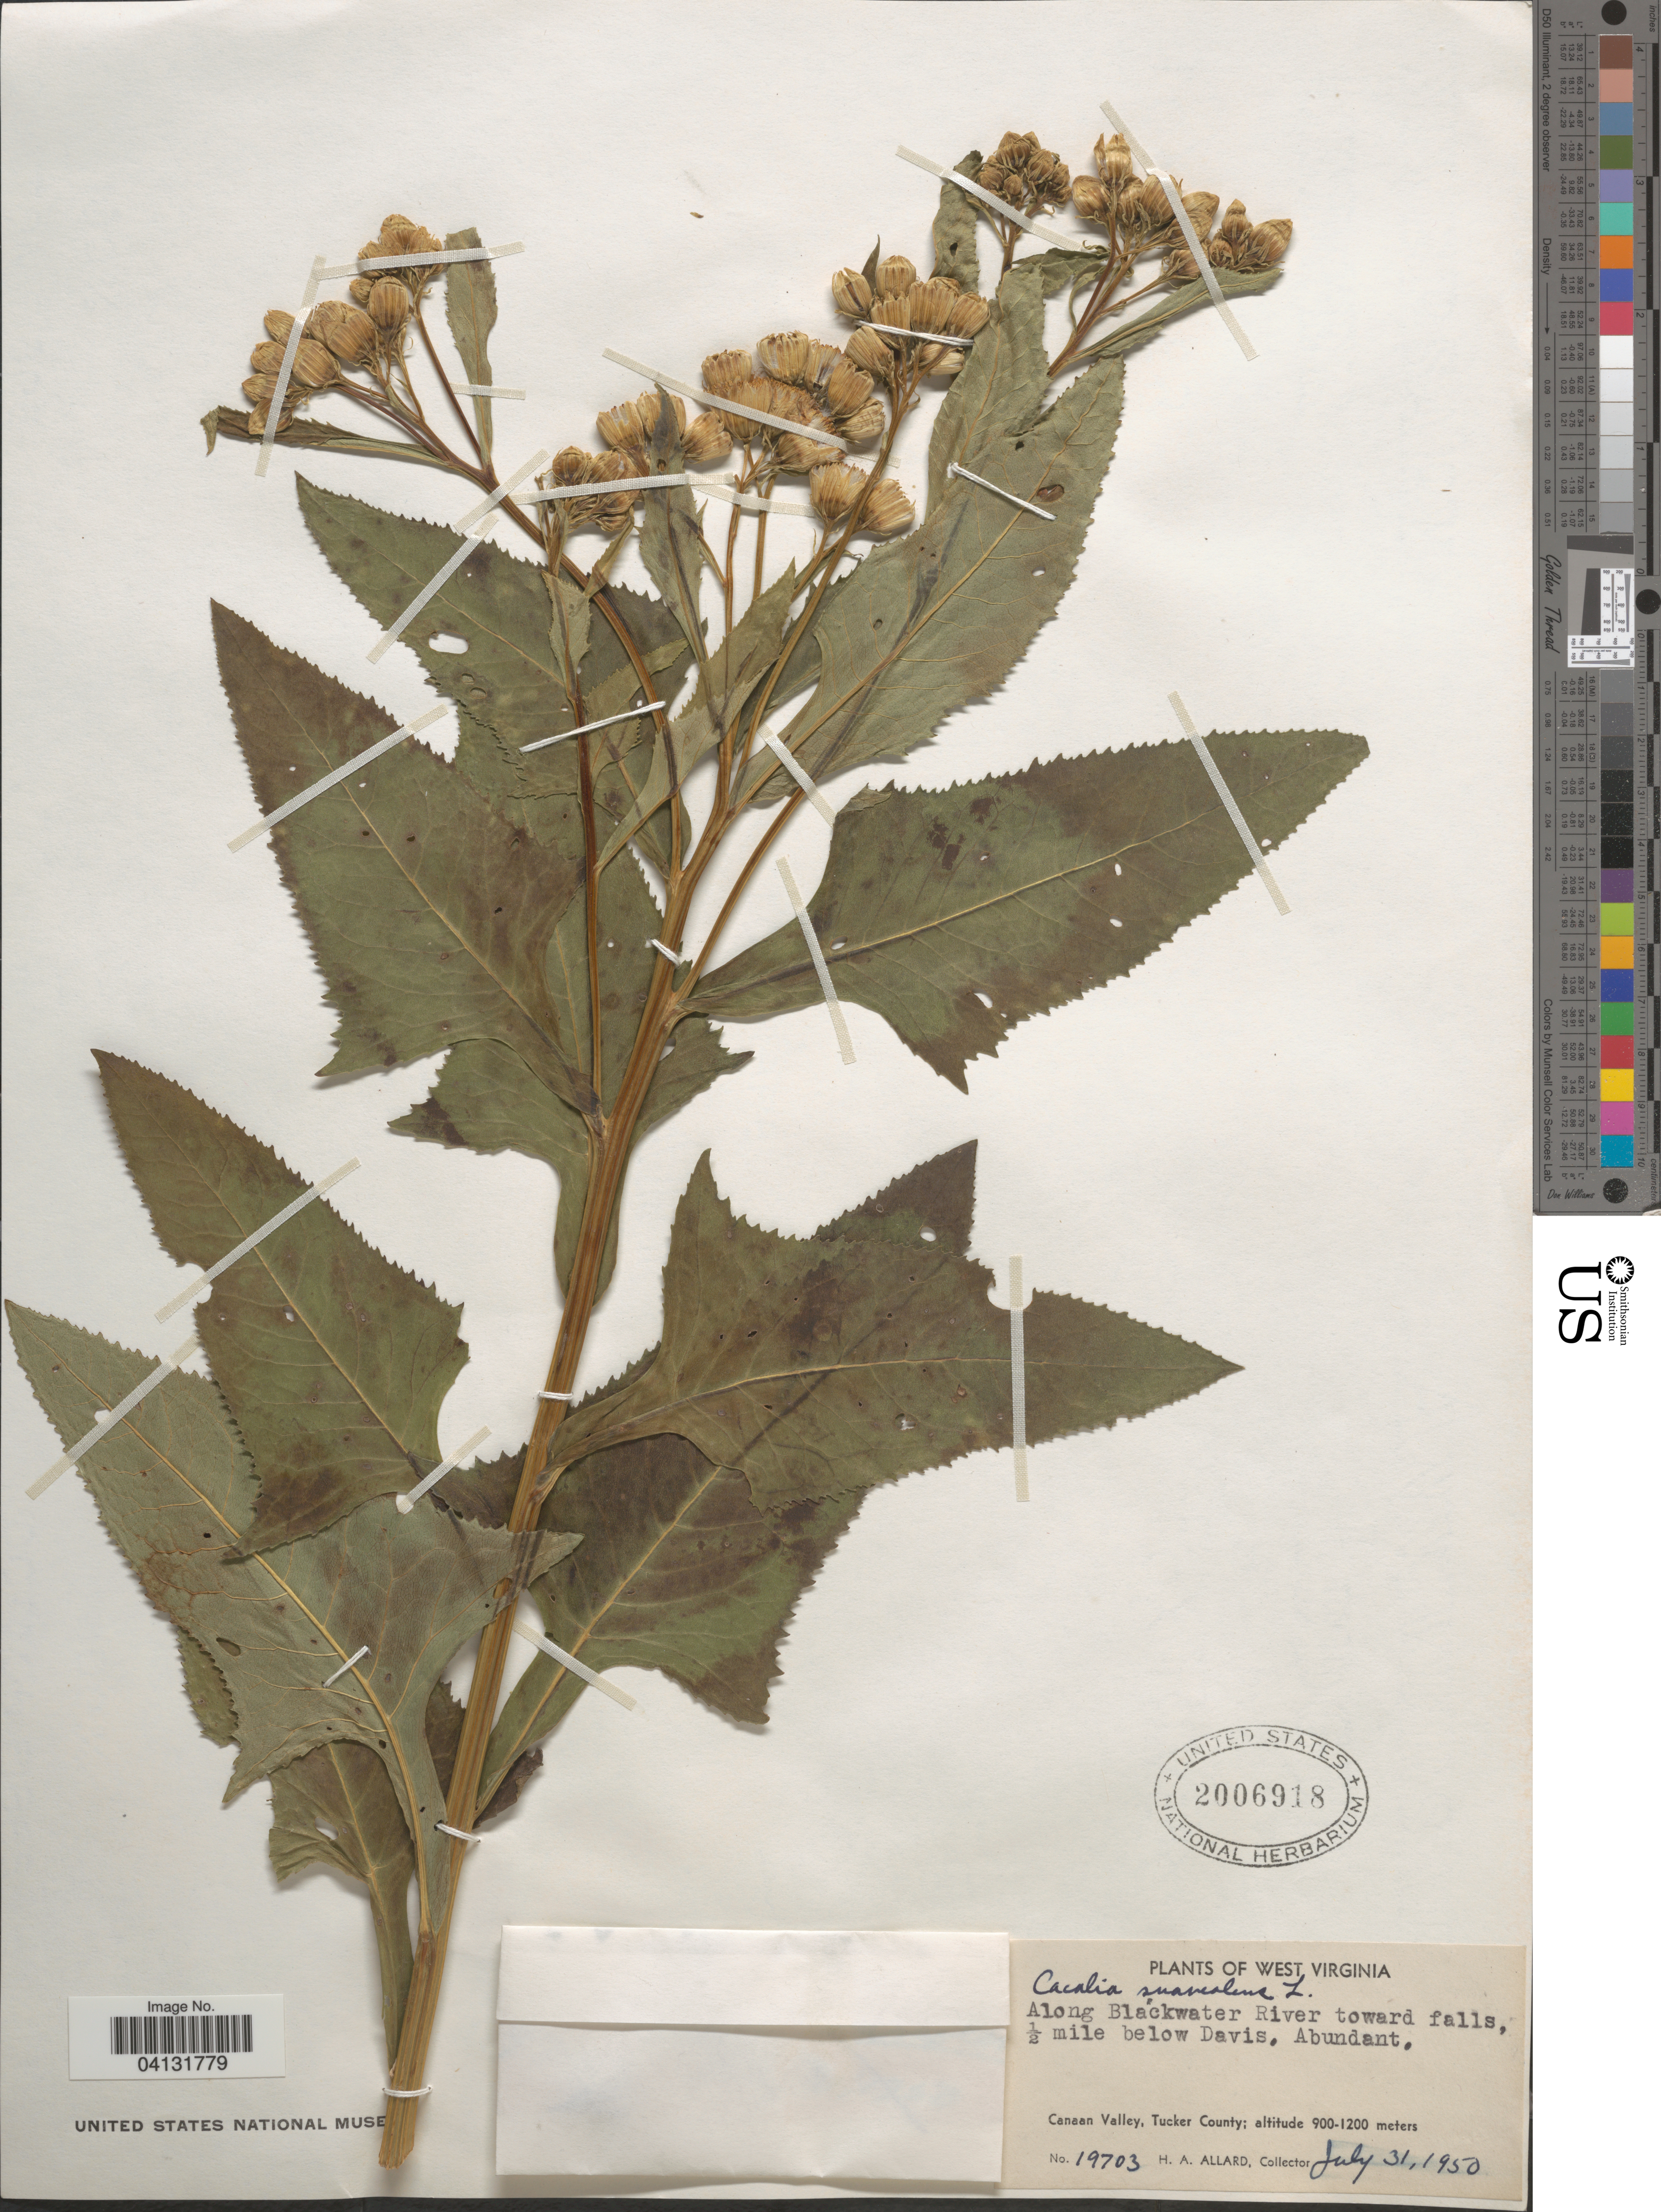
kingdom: Plantae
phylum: Tracheophyta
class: Magnoliopsida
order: Asterales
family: Asteraceae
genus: Hasteola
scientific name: Hasteola suaveolens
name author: (L.) Pojark.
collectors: H. A. Allard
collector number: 19703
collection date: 1950-07-31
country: United States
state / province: West Virginia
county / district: Tucker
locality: Along Blackwater River toward falls, ½ mile below Davis. Canaan Valley, Tucker County.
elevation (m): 900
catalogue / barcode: US 2006918